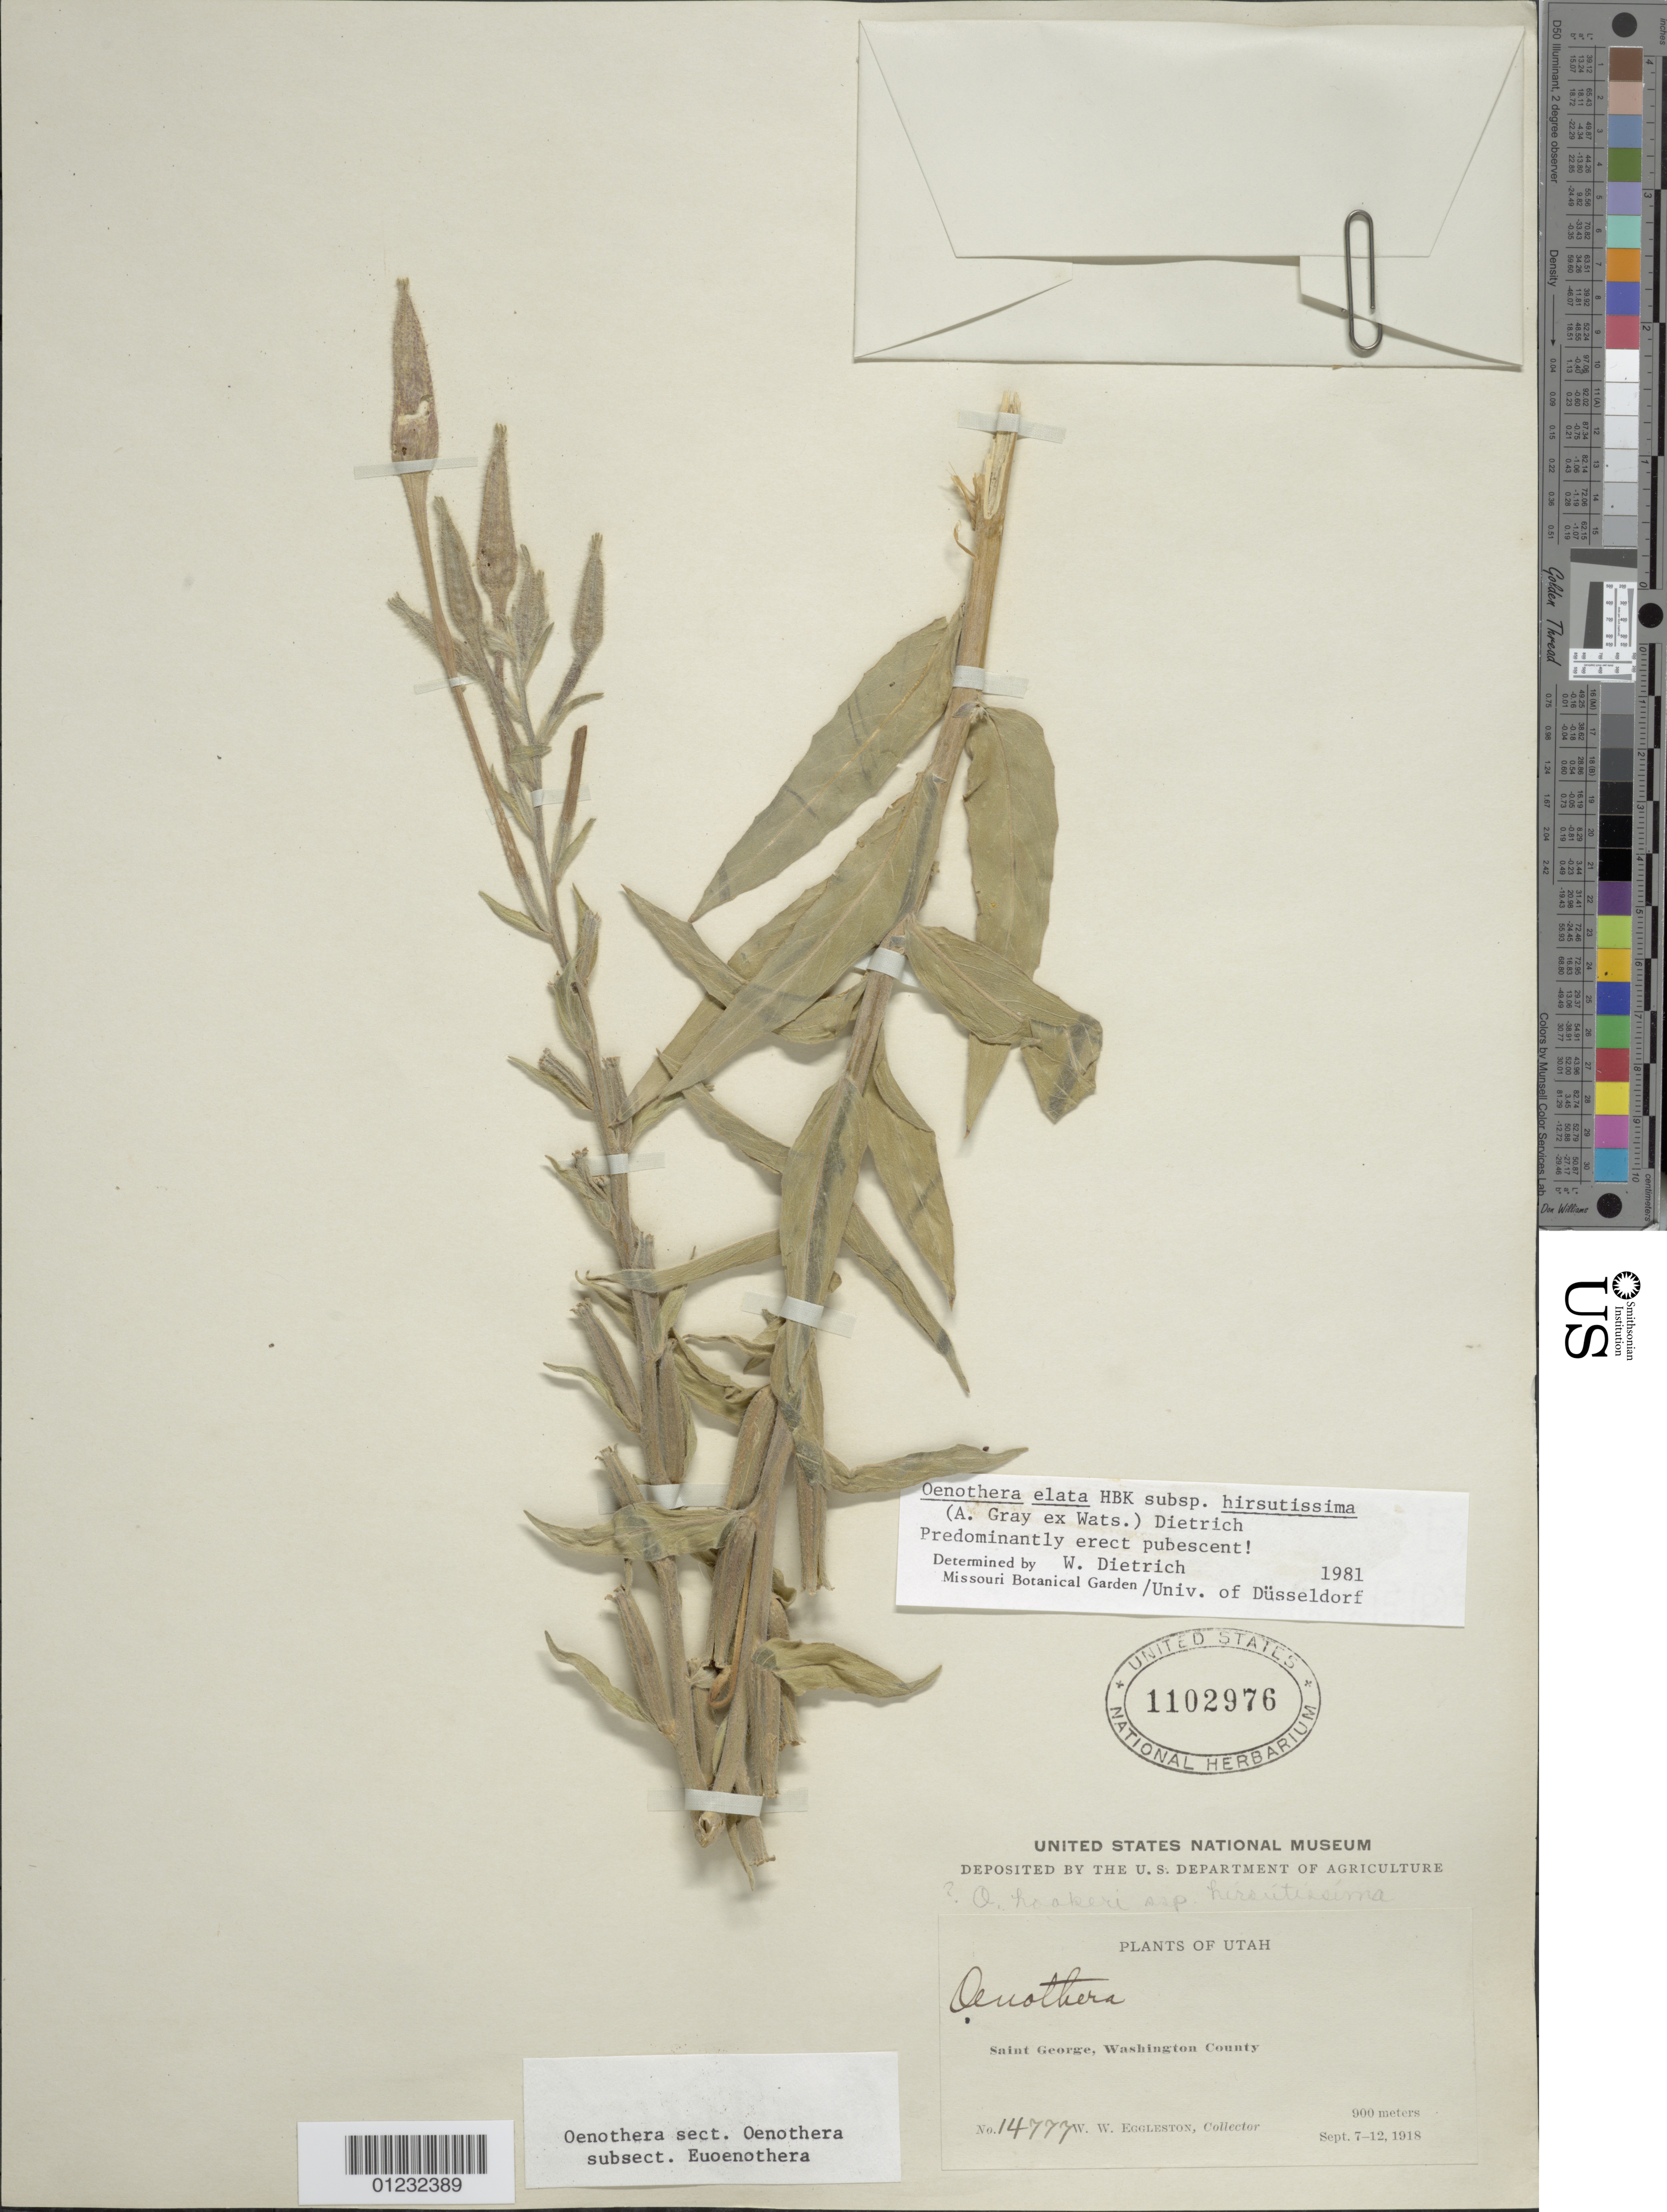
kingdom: Plantae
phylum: Tracheophyta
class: Magnoliopsida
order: Myrtales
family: Onagraceae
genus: Oenothera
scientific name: Oenothera elata subsp. hirsutissima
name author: (A. Gray ex S. Watson) W. Dietr.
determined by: Dietrich, W.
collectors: W. W. Eggleston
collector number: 14777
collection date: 1918-09-07/1918-09-12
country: United States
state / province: Utah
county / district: Washington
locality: Saint George.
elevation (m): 900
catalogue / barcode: US 1102976